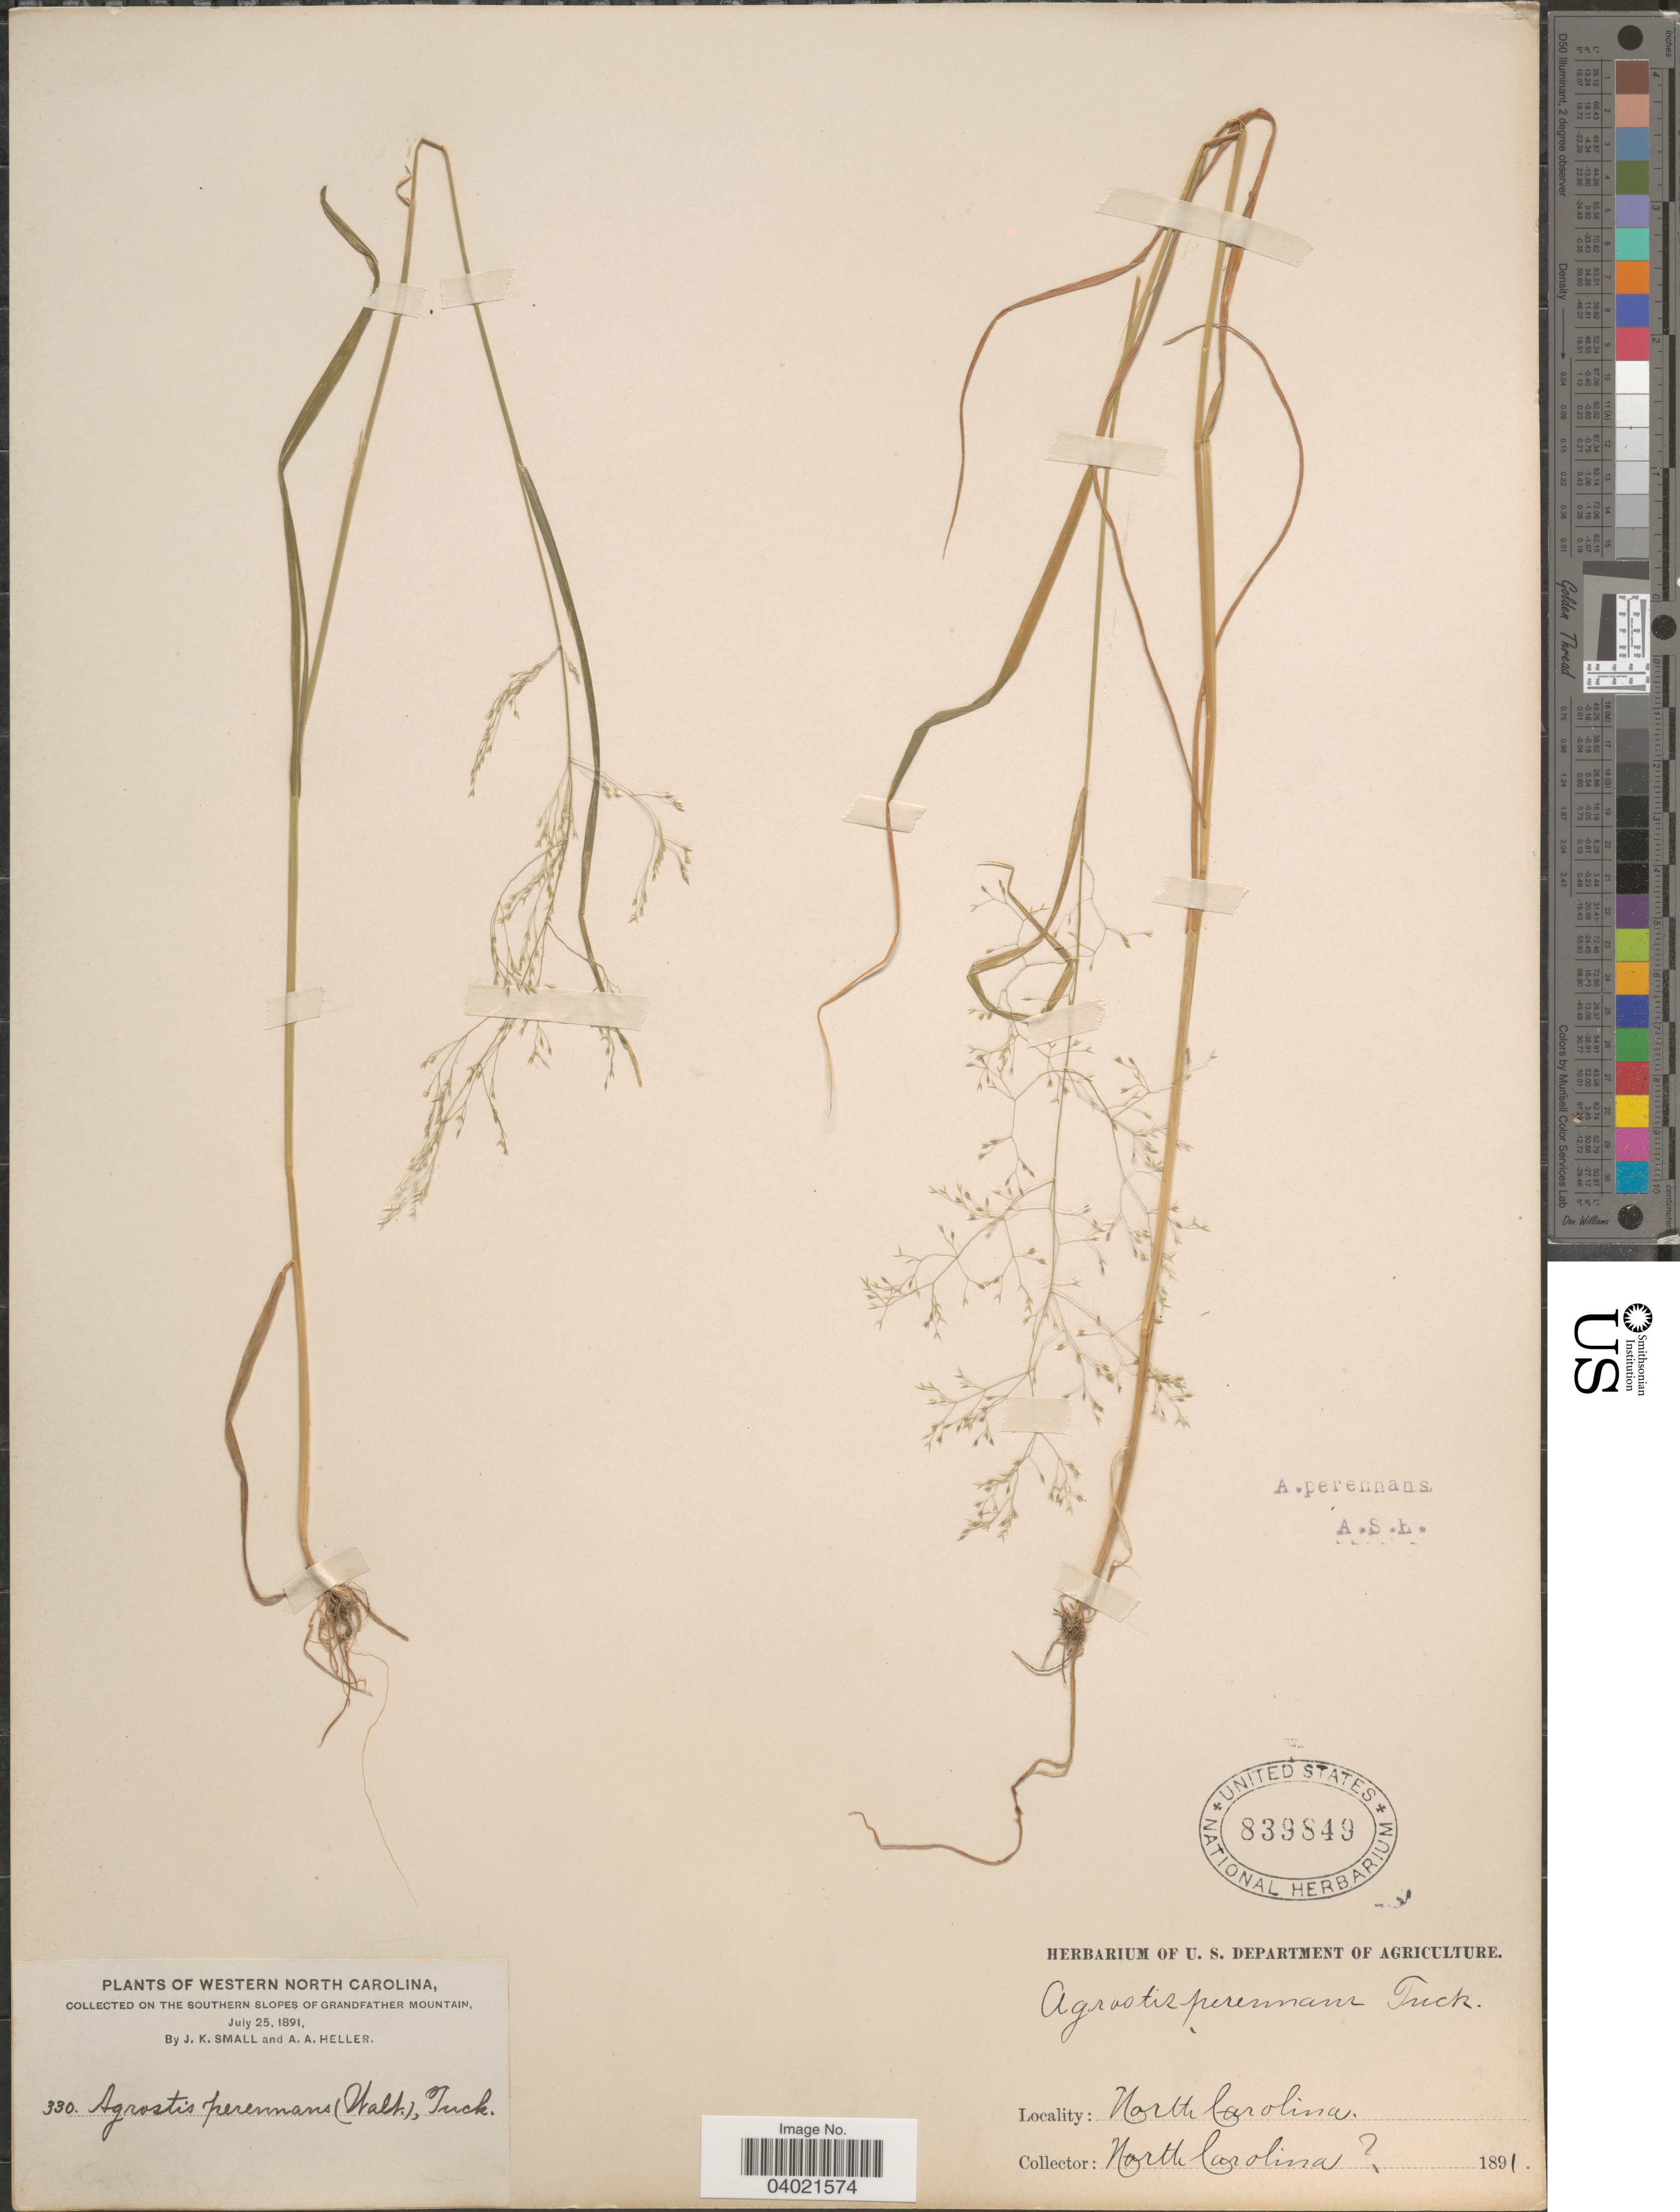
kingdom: Plantae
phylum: Tracheophyta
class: Liliopsida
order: Poales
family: Poaceae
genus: Agrostis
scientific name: Agrostis perennans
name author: (Walter) Tuck.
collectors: J. K. Small & A. A. Heller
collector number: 330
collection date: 1891-07-25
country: United States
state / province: North Carolina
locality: Western North Carolina, on the Southern Slopes of Grandfather Mountain.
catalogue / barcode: US 839849